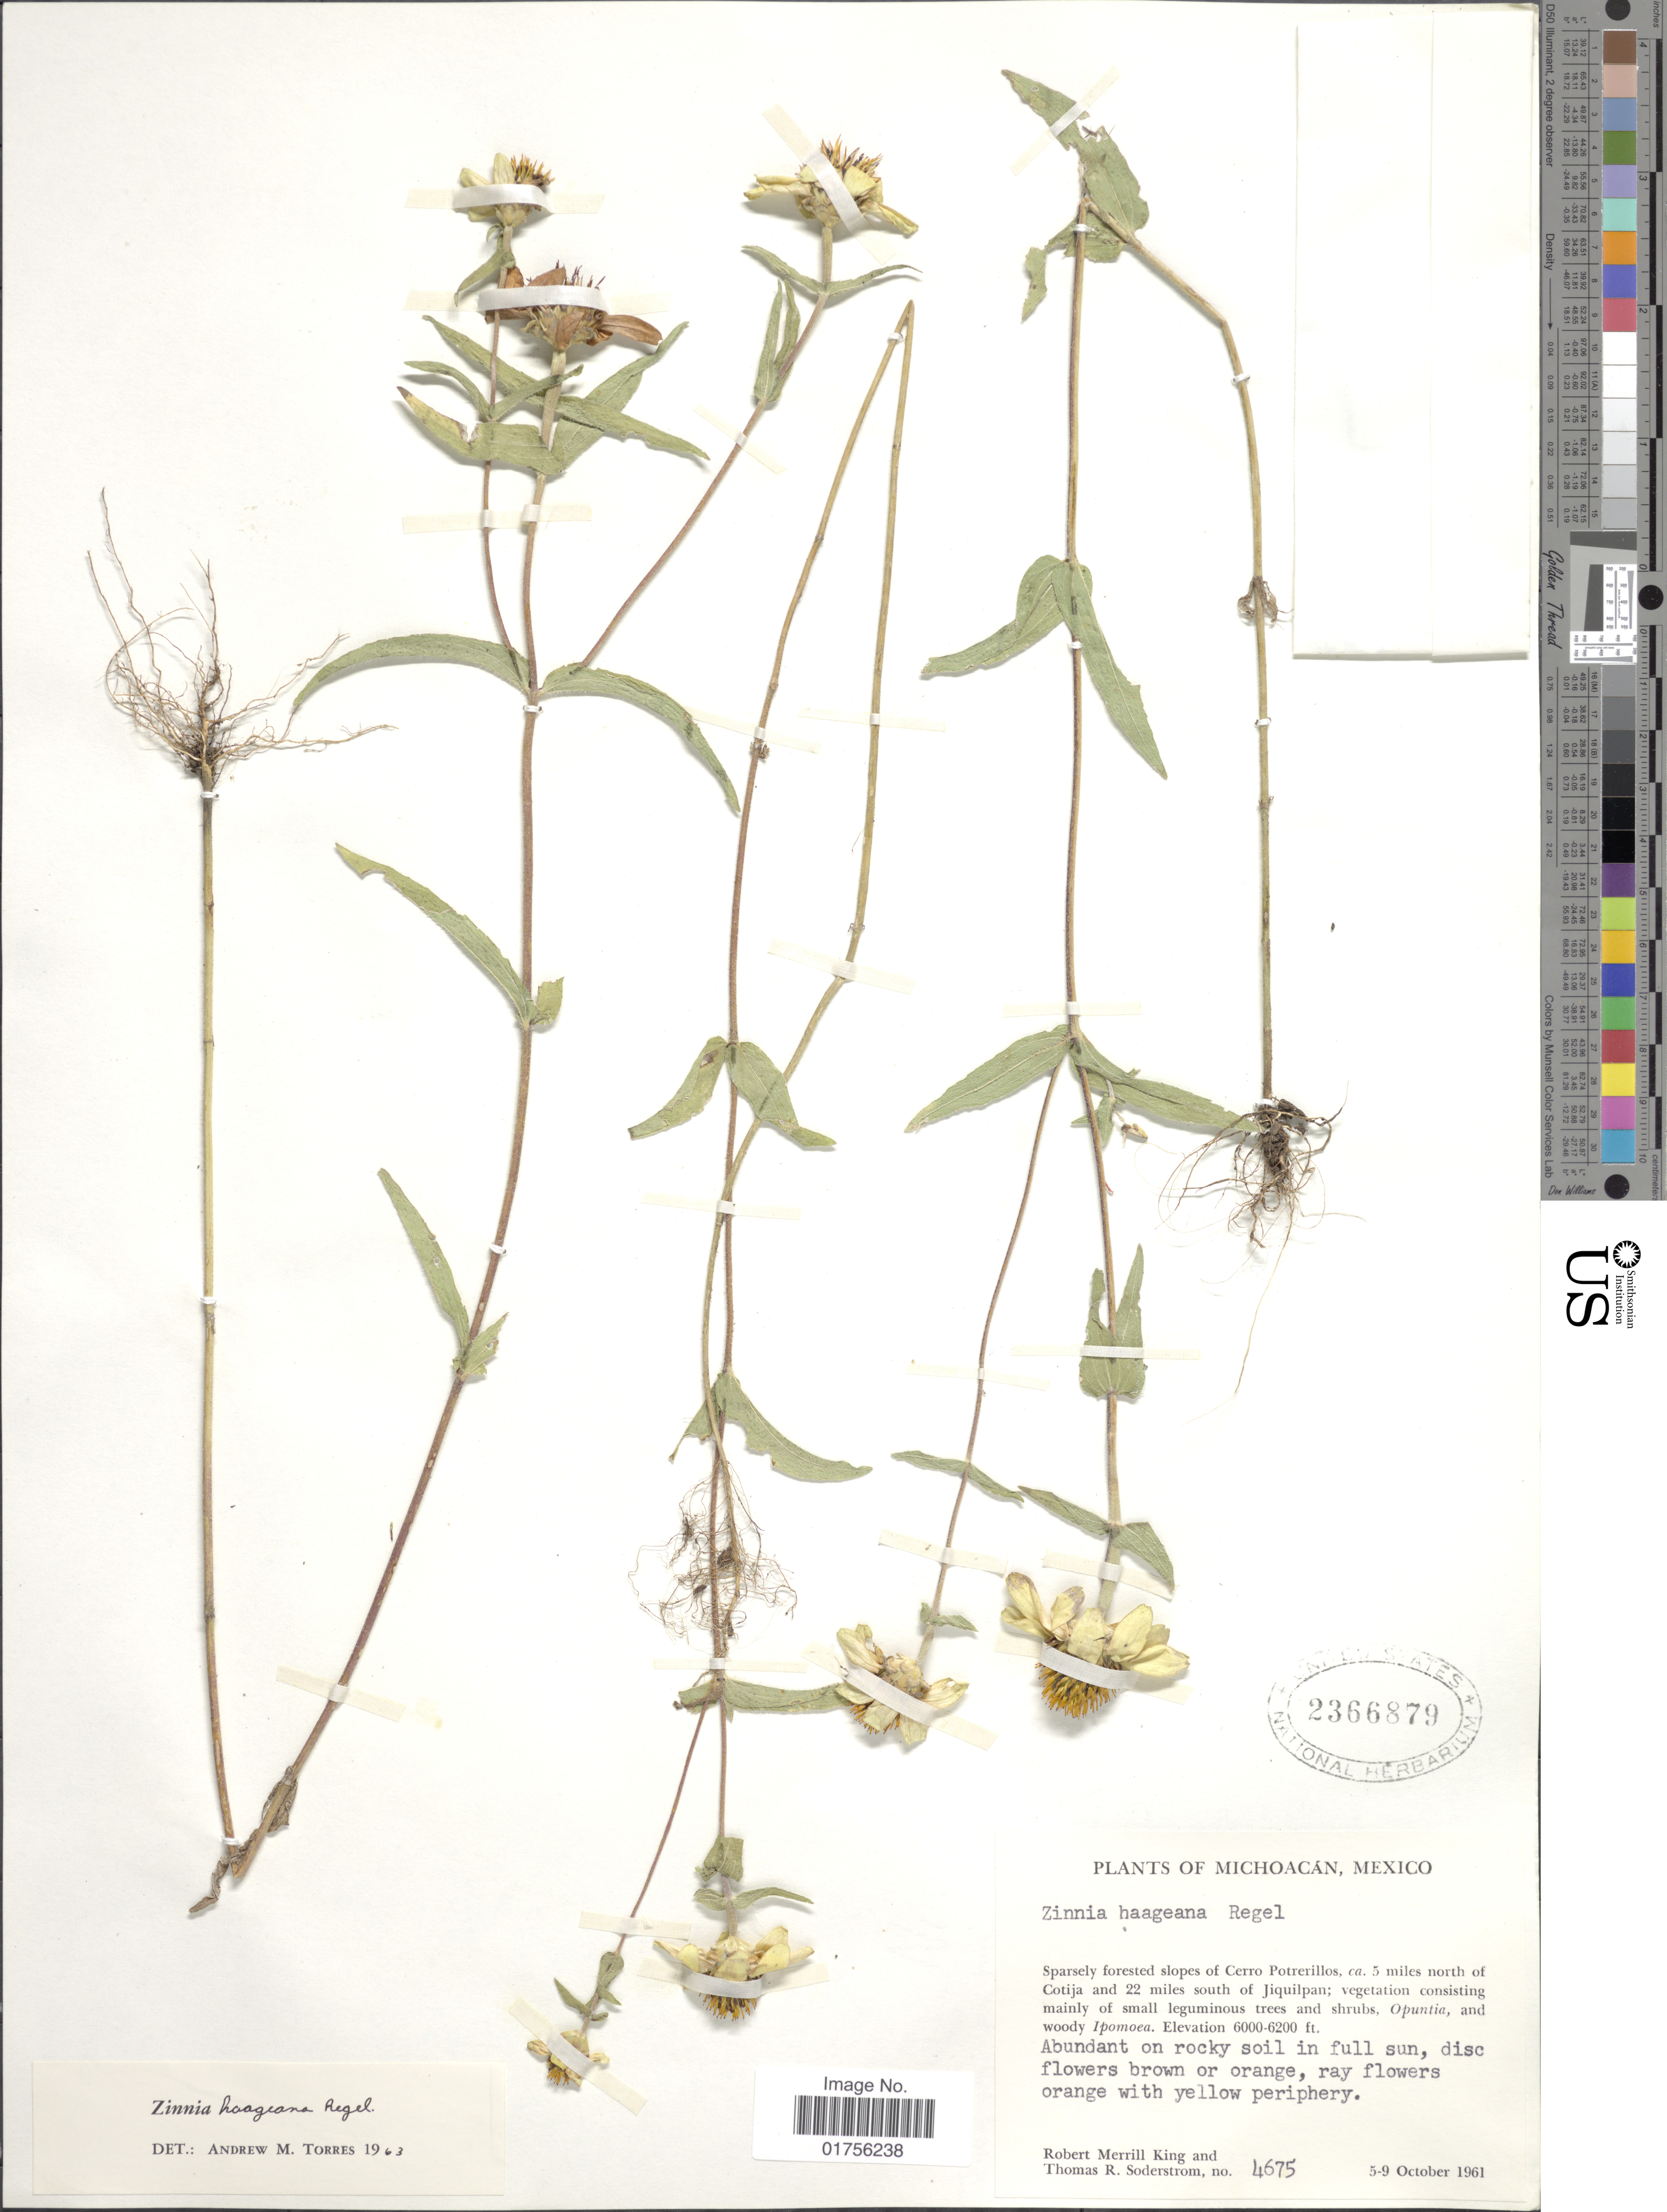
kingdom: Plantae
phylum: Tracheophyta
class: Magnoliopsida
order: Asterales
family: Asteraceae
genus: Zinnia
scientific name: Zinnia haageana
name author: Regel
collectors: R. M. King & T. R. Soderstrom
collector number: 4675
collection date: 1961-09-05/1961-10-09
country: Mexico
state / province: Michoacán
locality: Sparsely forested slopes of Cerro Potrerillos, 5 miles north of Cotija and 22 miles south of Jiquilpan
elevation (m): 1829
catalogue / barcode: US 2366879